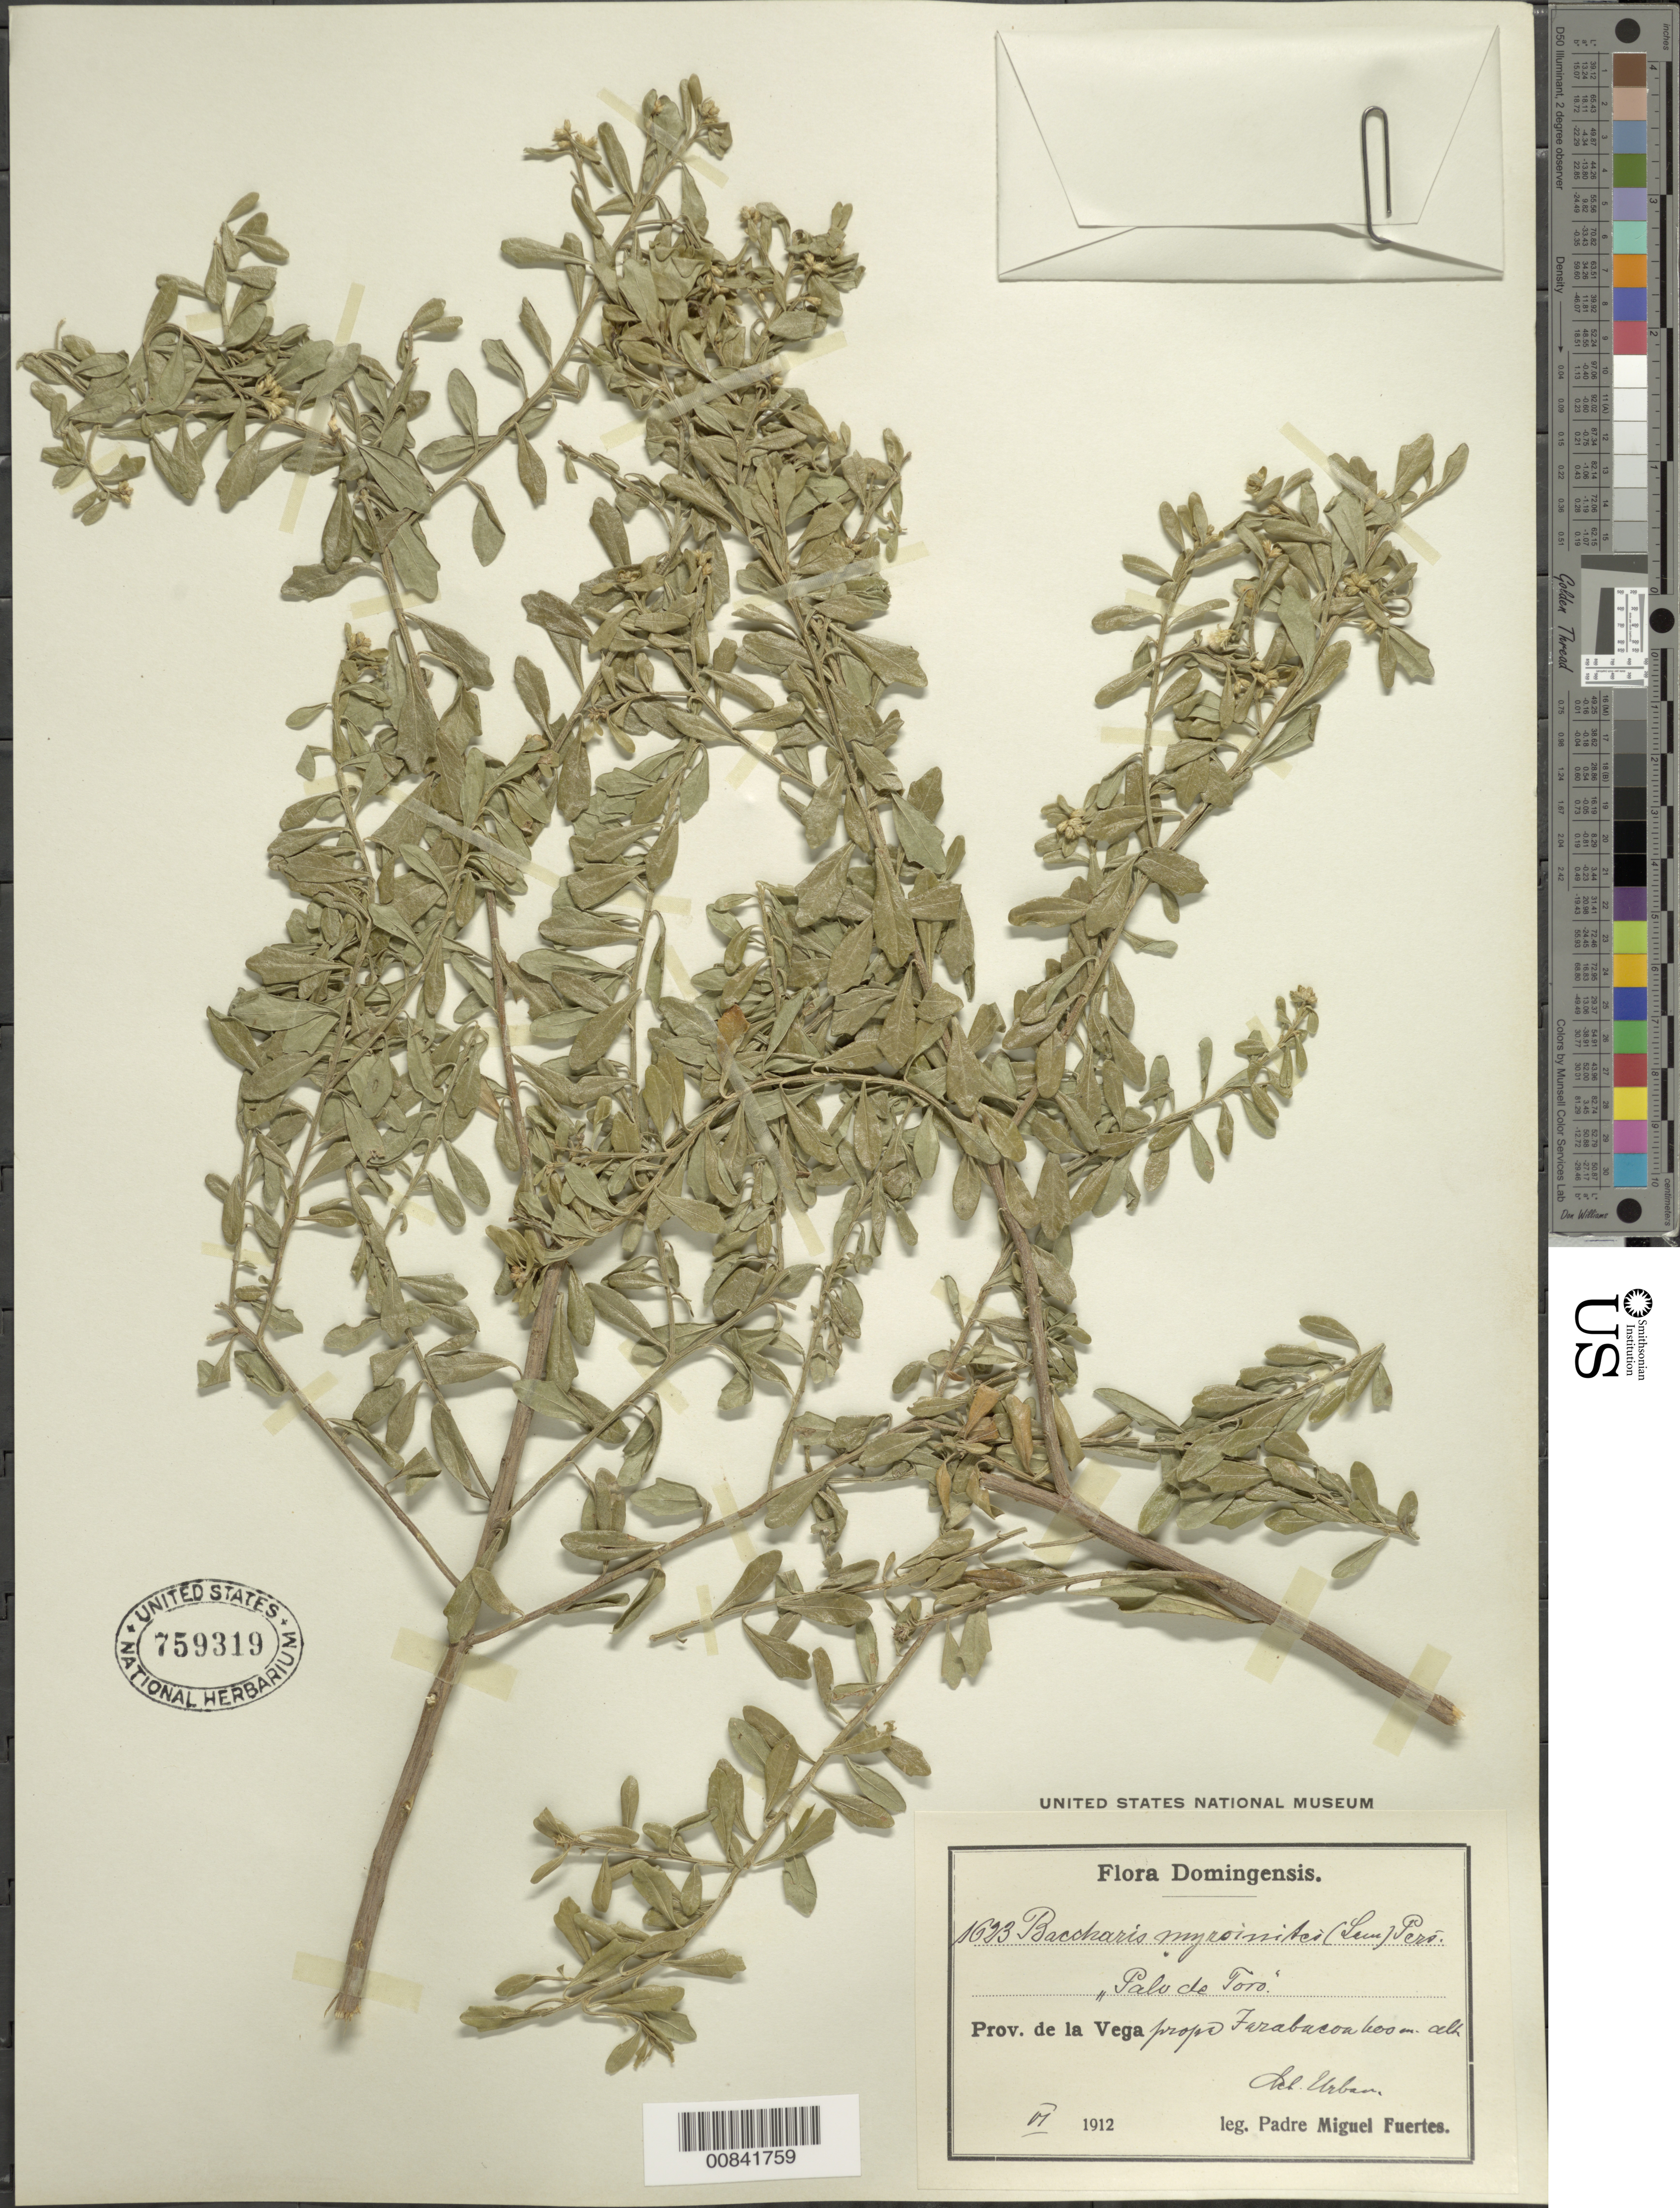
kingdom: Plantae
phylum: Tracheophyta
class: Magnoliopsida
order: Asterales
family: Asteraceae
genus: Baccharis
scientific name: Baccharis myrsinites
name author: Pers.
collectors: M. D. Fuertes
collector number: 1623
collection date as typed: Jun 1912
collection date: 1912-06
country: Dominican Republic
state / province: La Vega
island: Hispaniola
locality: Jarabacoa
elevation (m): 600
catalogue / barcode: US 759319